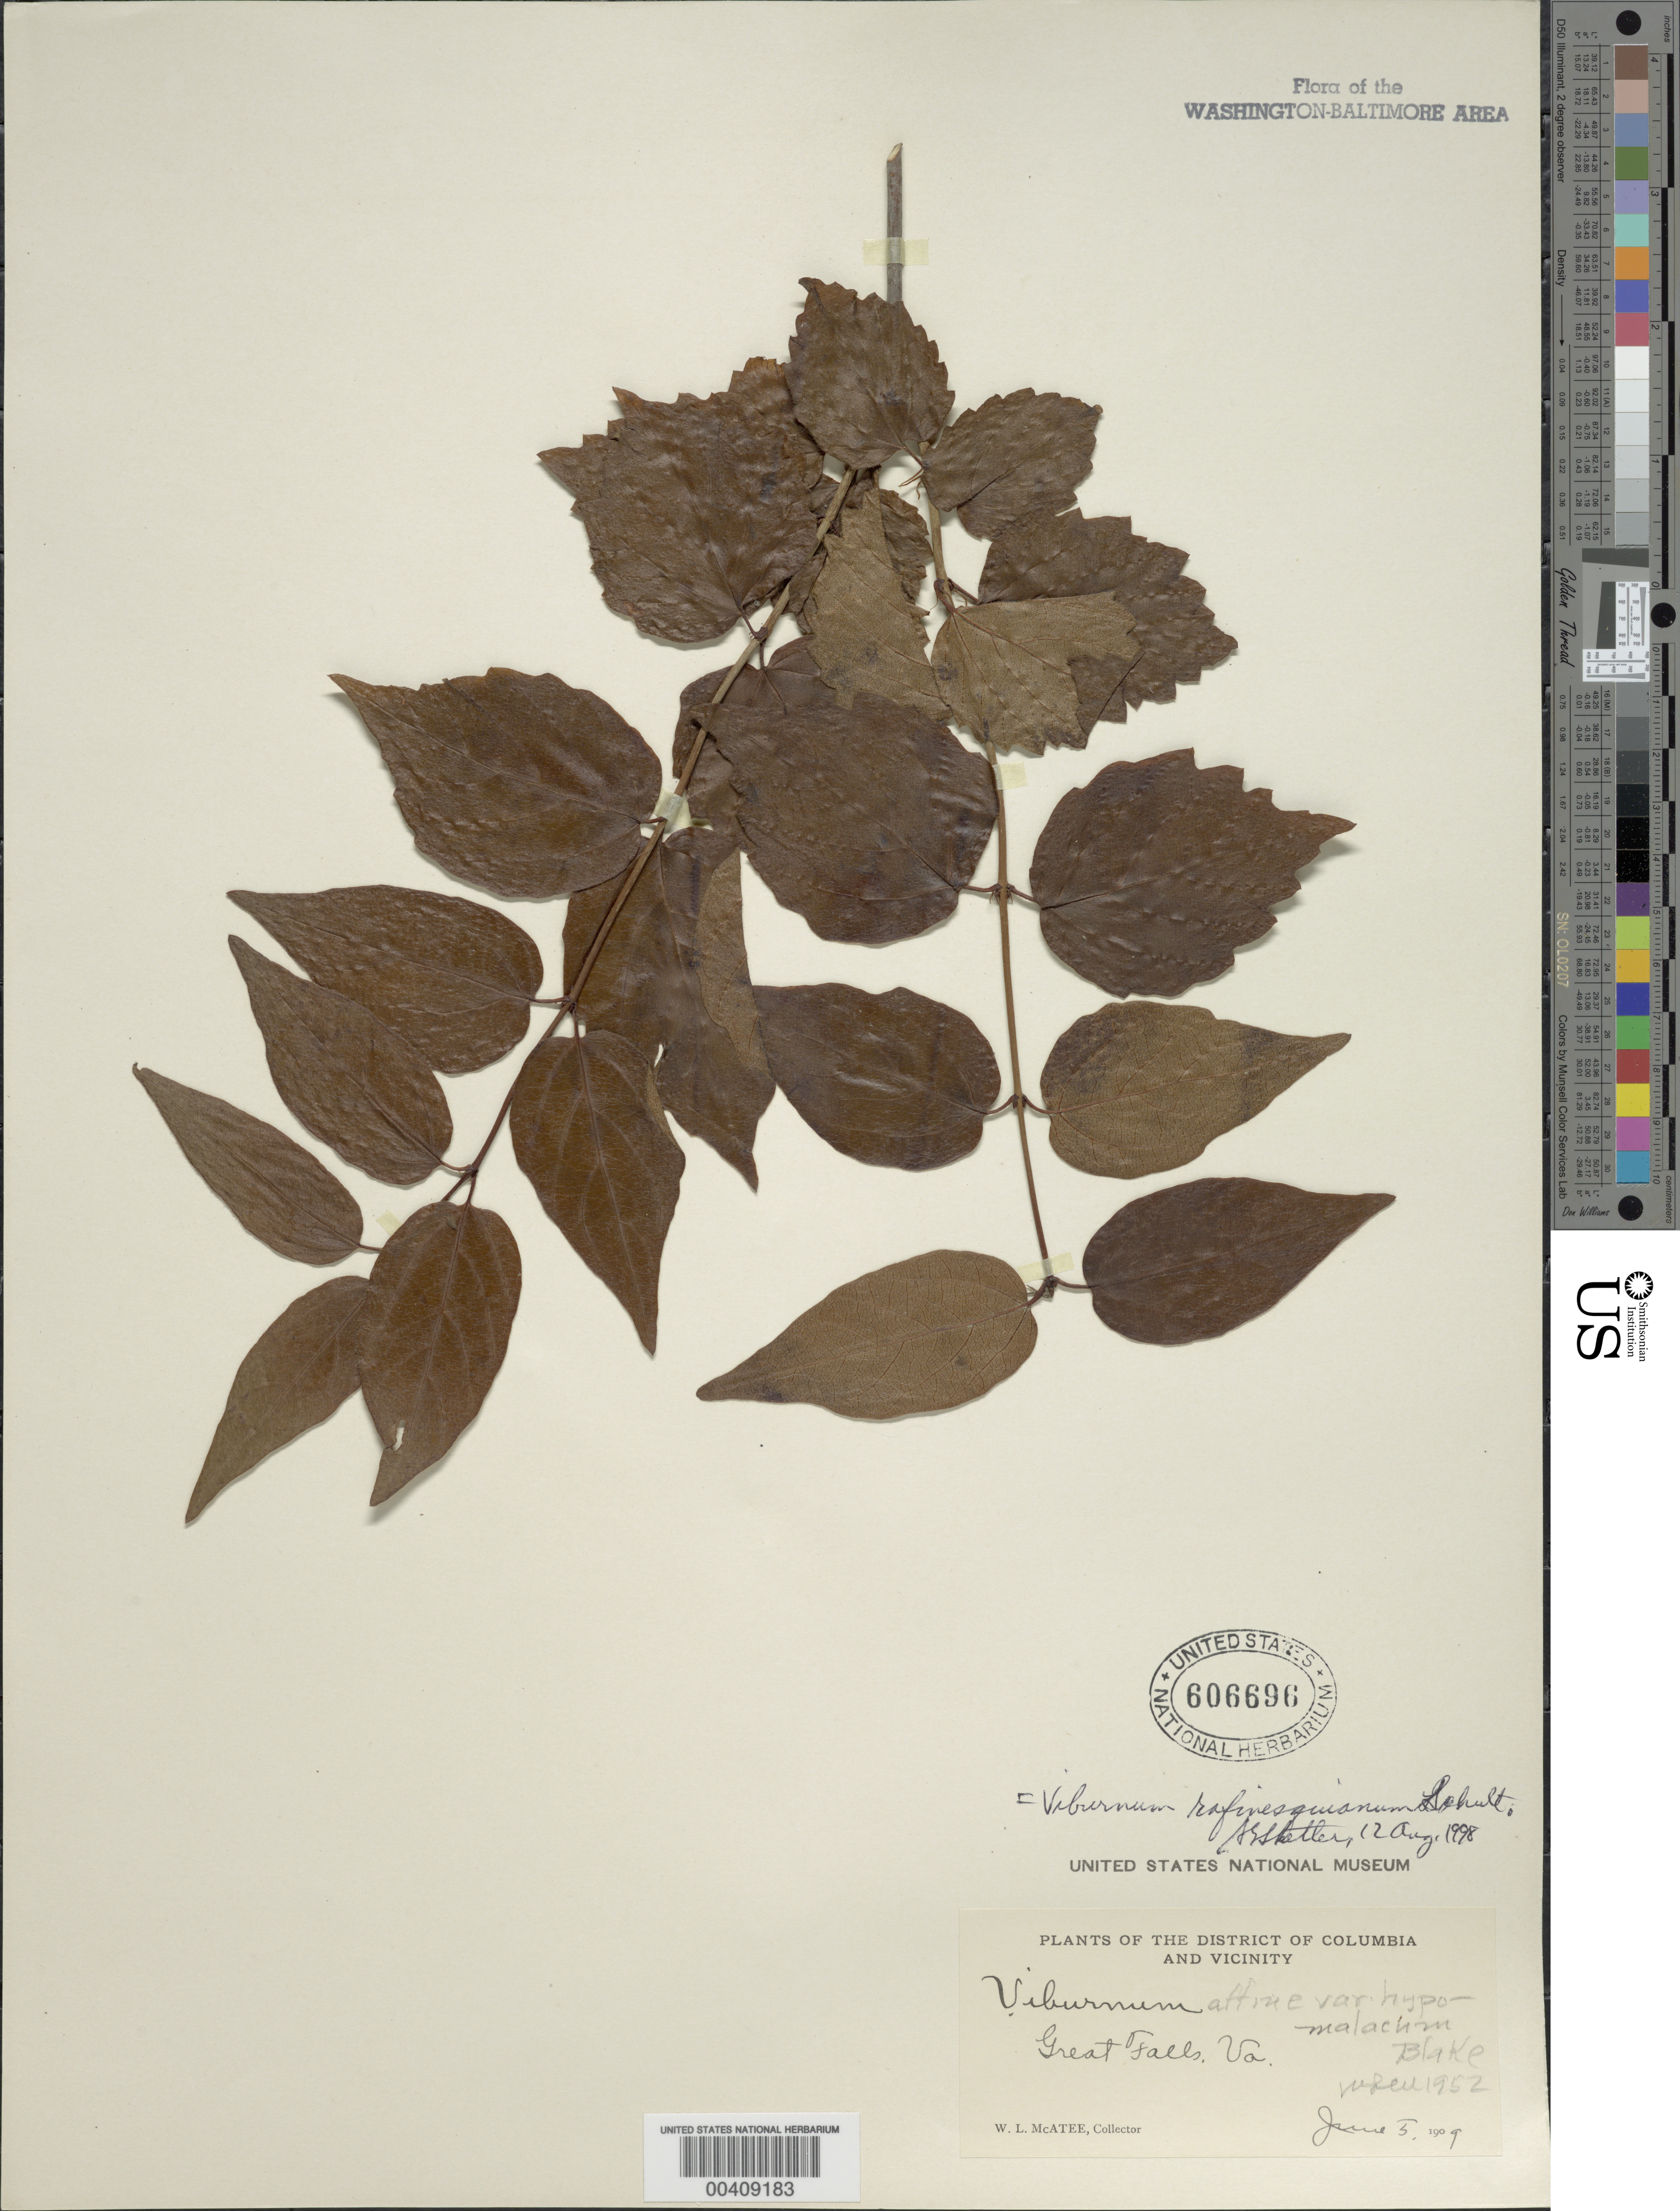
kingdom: Plantae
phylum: Tracheophyta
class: Magnoliopsida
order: Dipsacales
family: Viburnaceae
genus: Viburnum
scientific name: Viburnum rafinesqueanum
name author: Schult.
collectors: W. McAtee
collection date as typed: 05 Jun 1909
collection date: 1909-06-05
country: United States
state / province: Virginia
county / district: Fairfax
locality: Great Falls C. & O. Canal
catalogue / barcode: US 606696